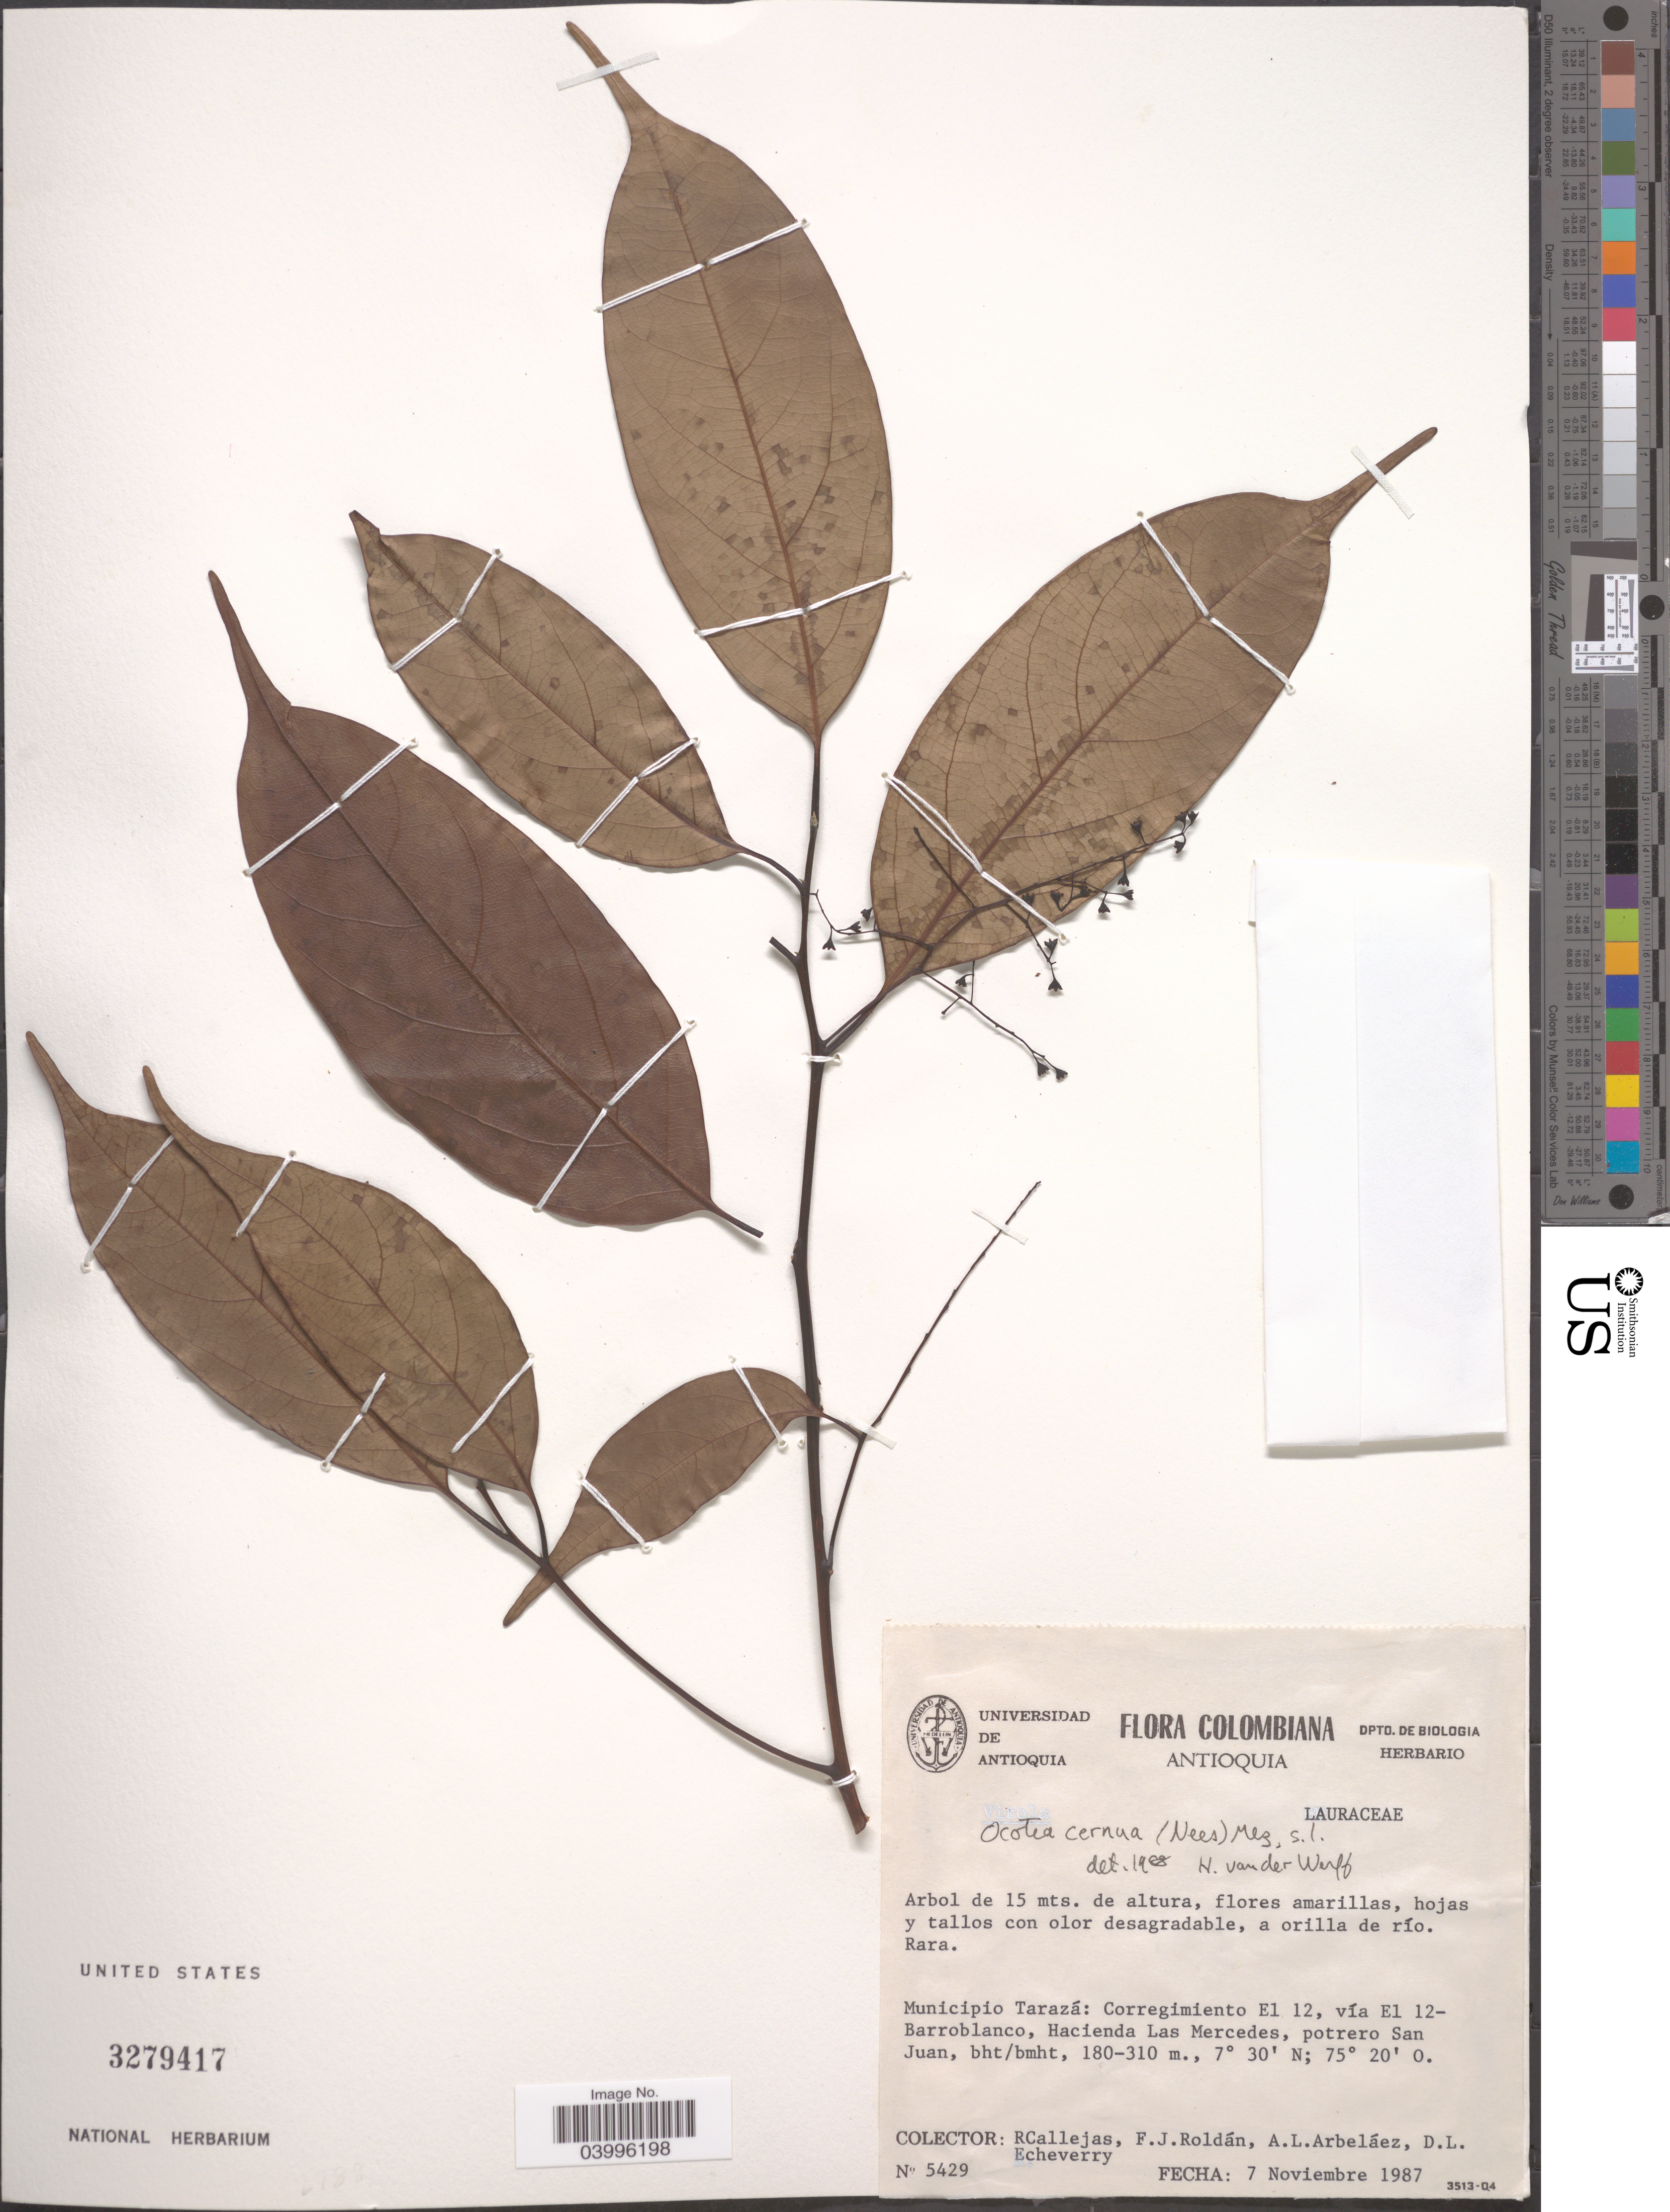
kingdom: Plantae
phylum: Tracheophyta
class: Magnoliopsida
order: Laurales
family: Lauraceae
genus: Ocotea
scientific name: Ocotea cernua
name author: (Nees) Mez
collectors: R. Callejas, F. J. Roldán, A. Arbeláez Alvarez & D. Echeverry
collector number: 5429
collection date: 1987-11-07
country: Colombia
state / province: Antioquia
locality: Municipio Tarazá: Corregimiento El 12, vía El 12-Barroblanco, Hacienda Las Mercedes, potrero San Juan, bht/bmht.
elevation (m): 180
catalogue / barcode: US 3279417